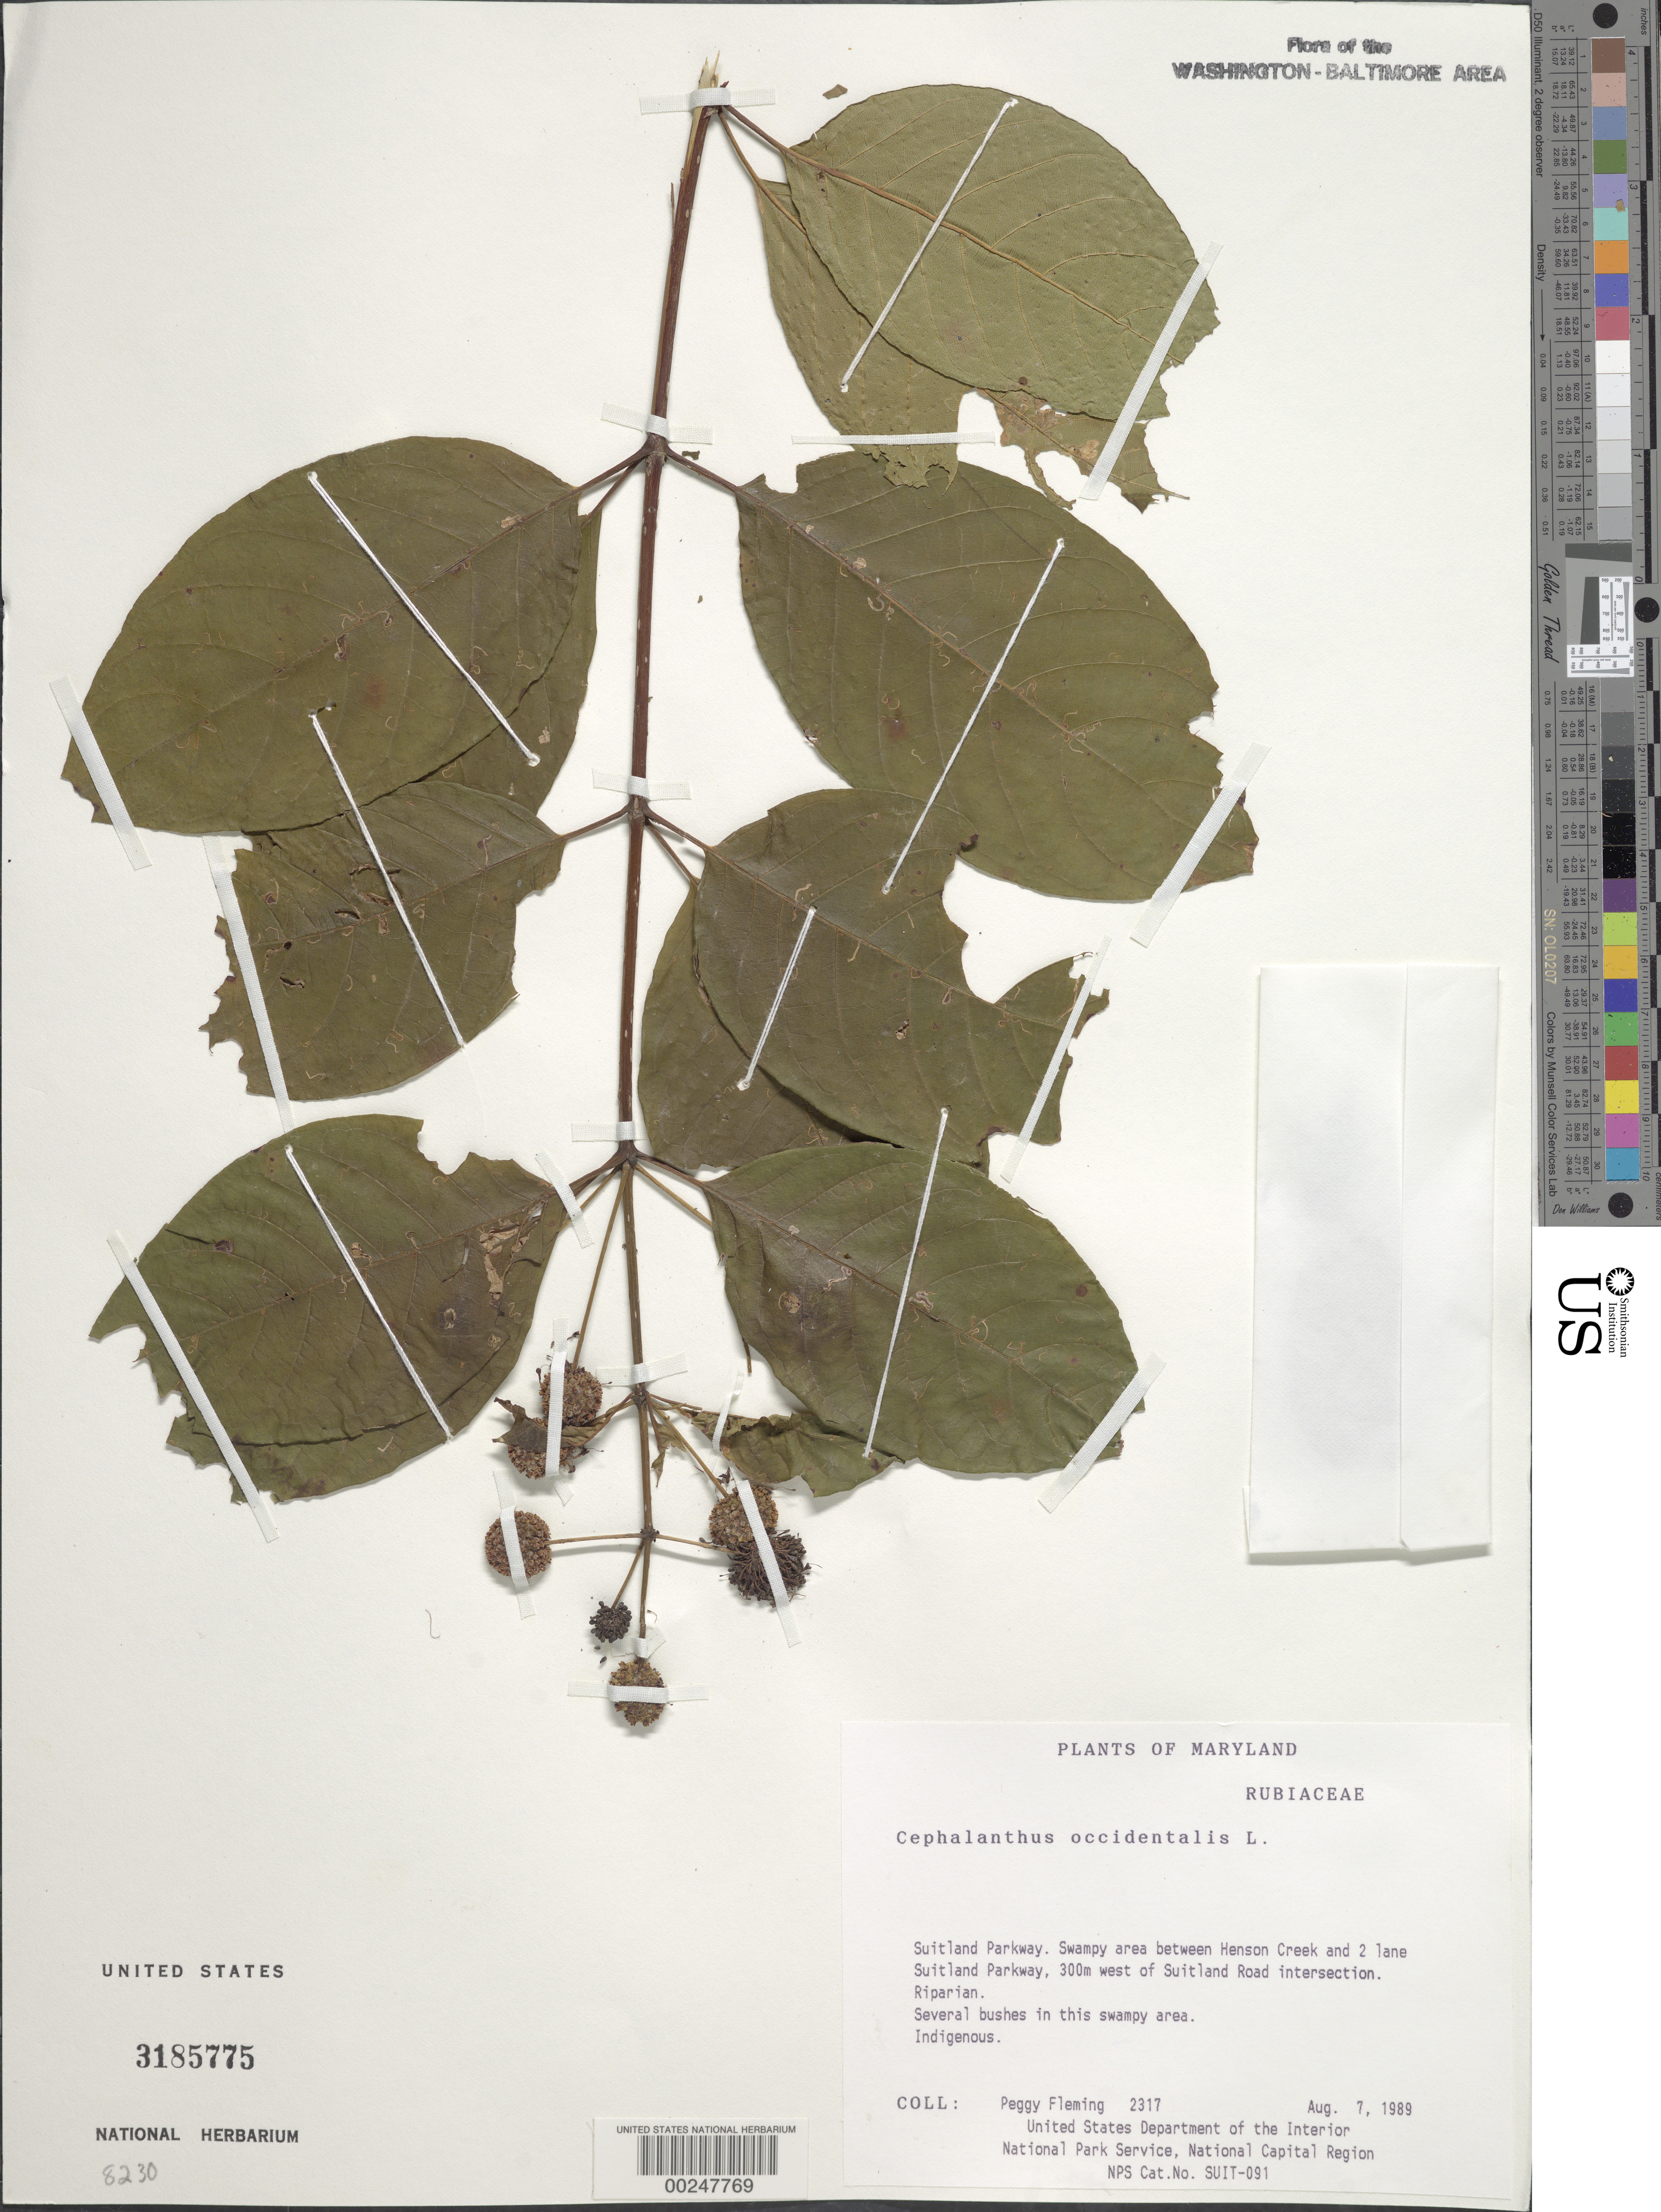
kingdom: Plantae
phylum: Tracheophyta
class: Magnoliopsida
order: Gentianales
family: Rubiaceae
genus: Cephalanthus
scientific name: Cephalanthus occidentalis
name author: L.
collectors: P. Fleming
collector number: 2317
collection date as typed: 07 Aug 1989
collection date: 1989-08-07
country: United States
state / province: Maryland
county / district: Prince George's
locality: Suitland Parkway, between Henson Creek and west of Suitland Road intersection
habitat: In swampy area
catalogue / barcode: US 3185775